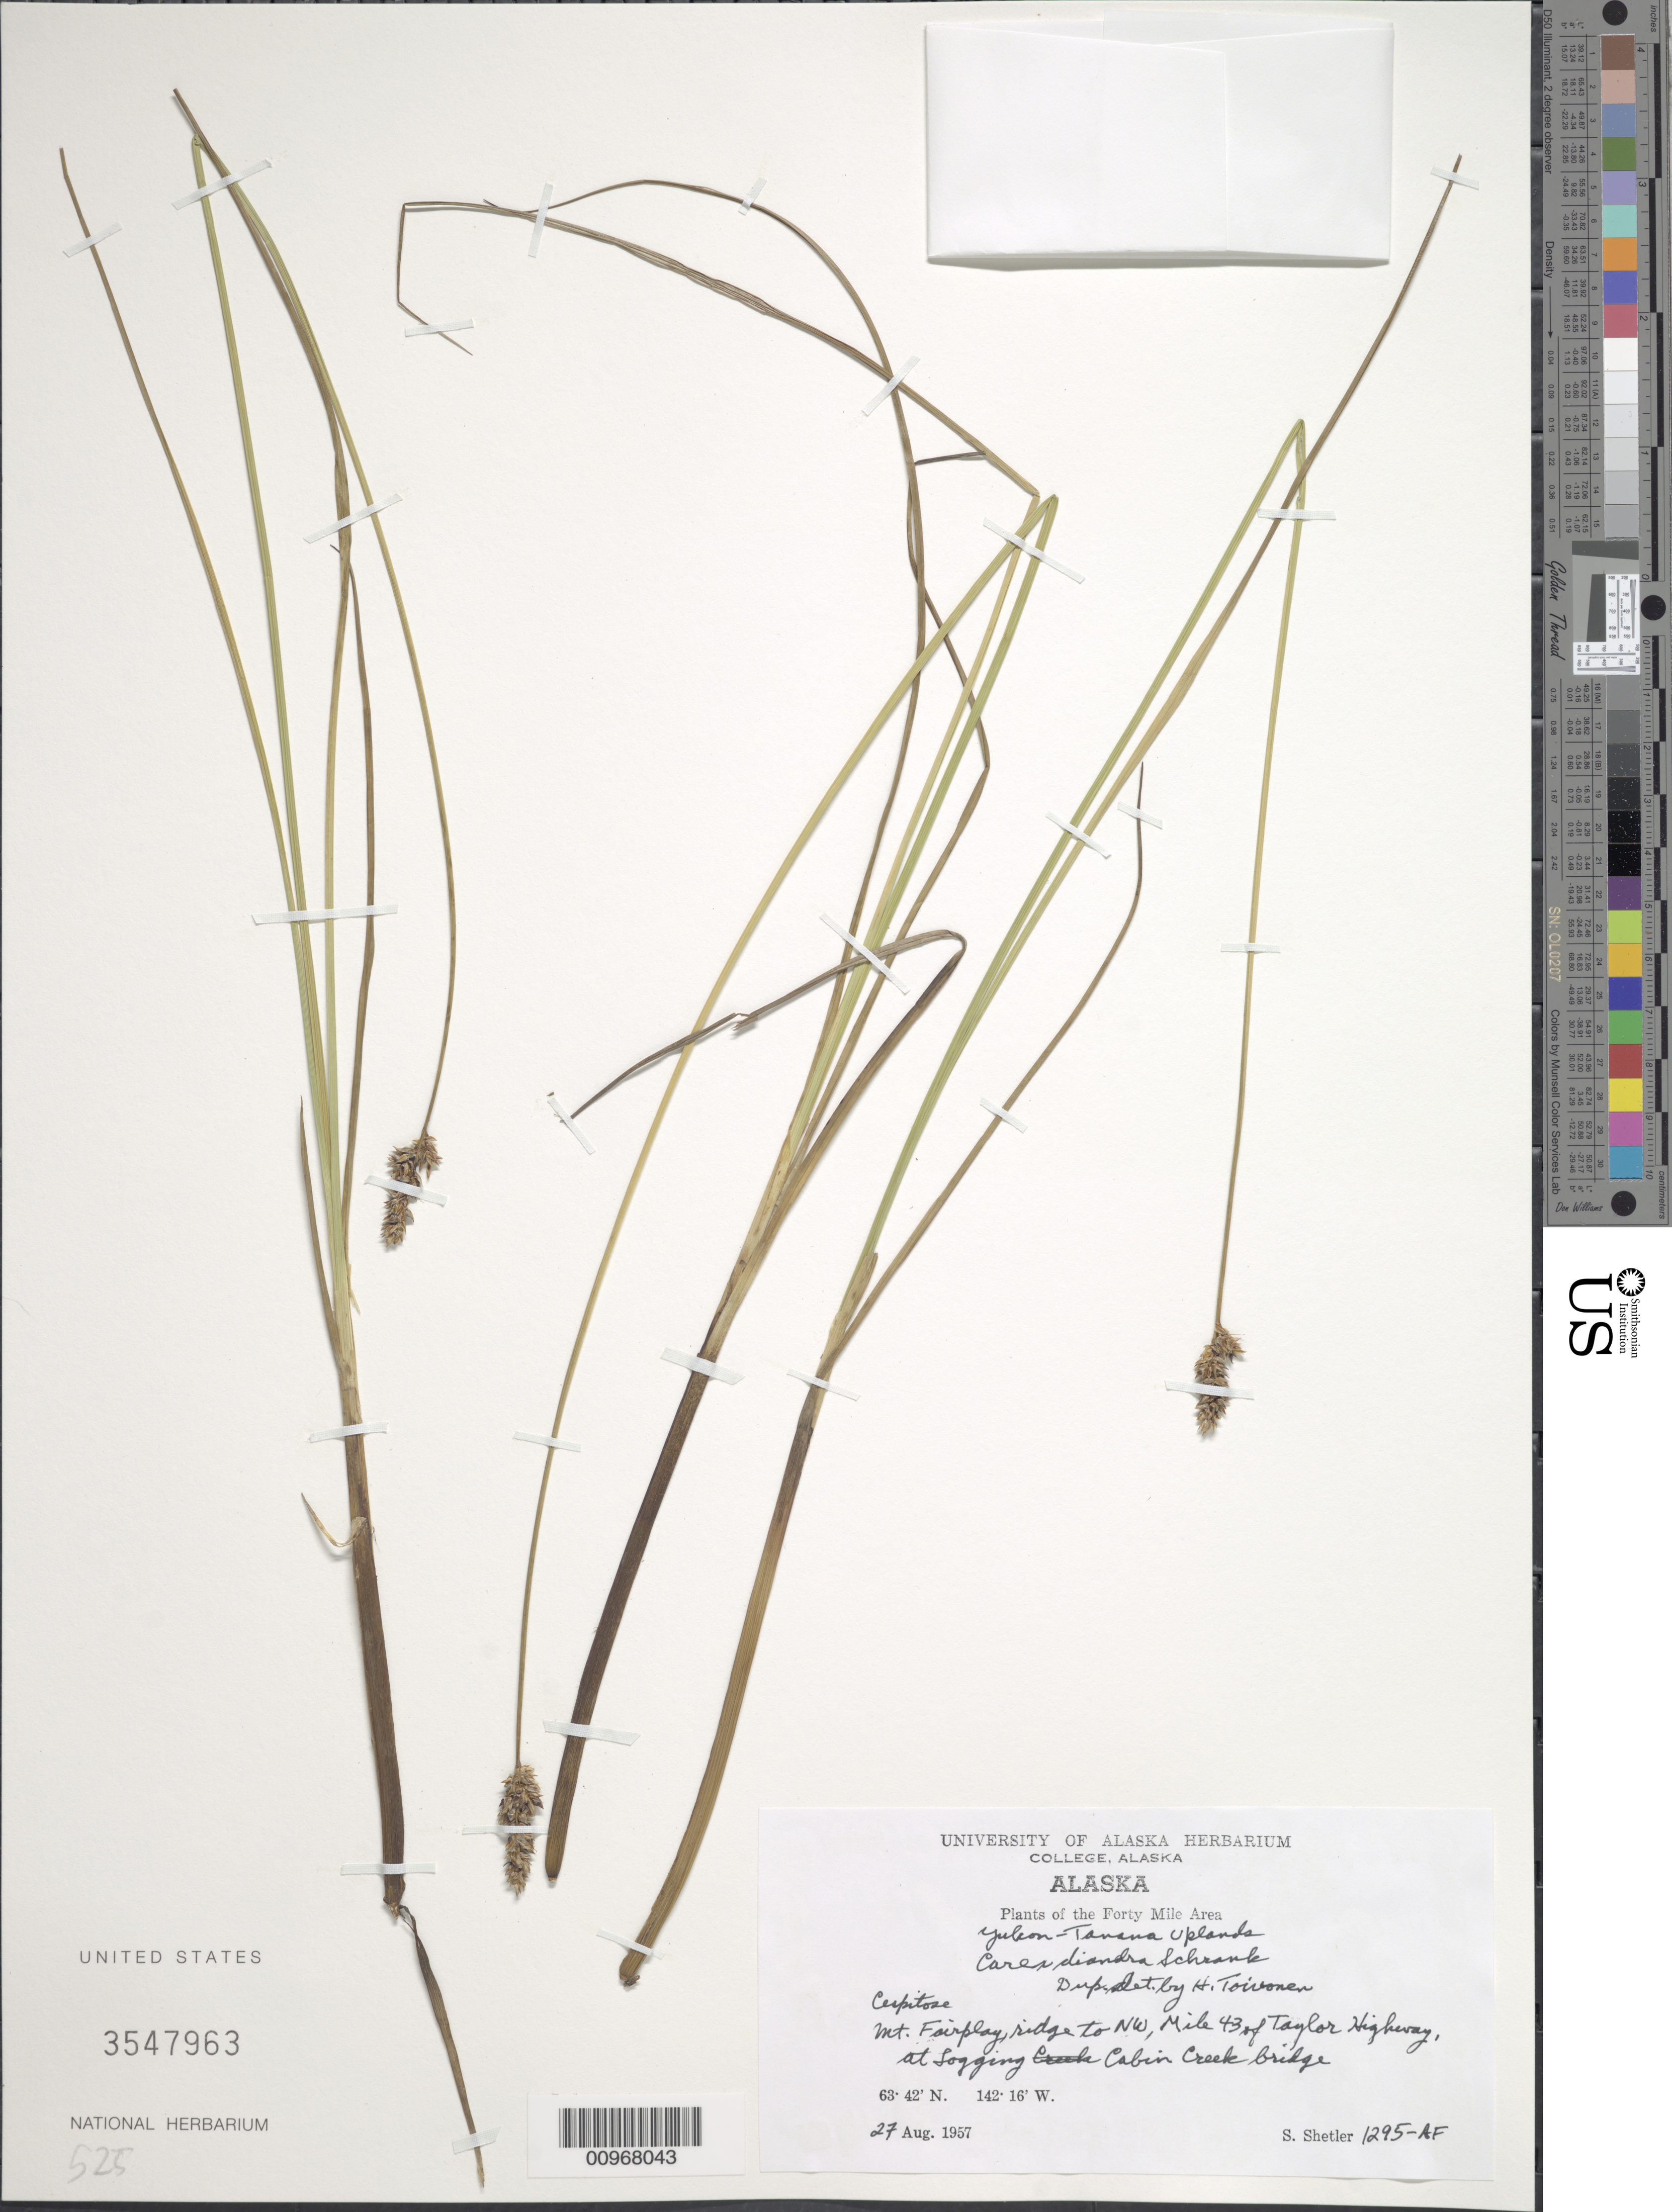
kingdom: Plantae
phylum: Tracheophyta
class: Liliopsida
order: Poales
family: Cyperaceae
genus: Carex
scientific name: Carex diandra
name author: Schrank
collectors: S. Shetler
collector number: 1295-AF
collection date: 1957-08-27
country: United States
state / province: Alaska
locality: Forty Mile Area, Yulcon-tavana Uplands, Carex diandra schrank, Mt. Fairplay, ridge to NW, Mile 43 of Taylor Highway, at Logging Cabin Creek bridge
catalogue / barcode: US 3547963